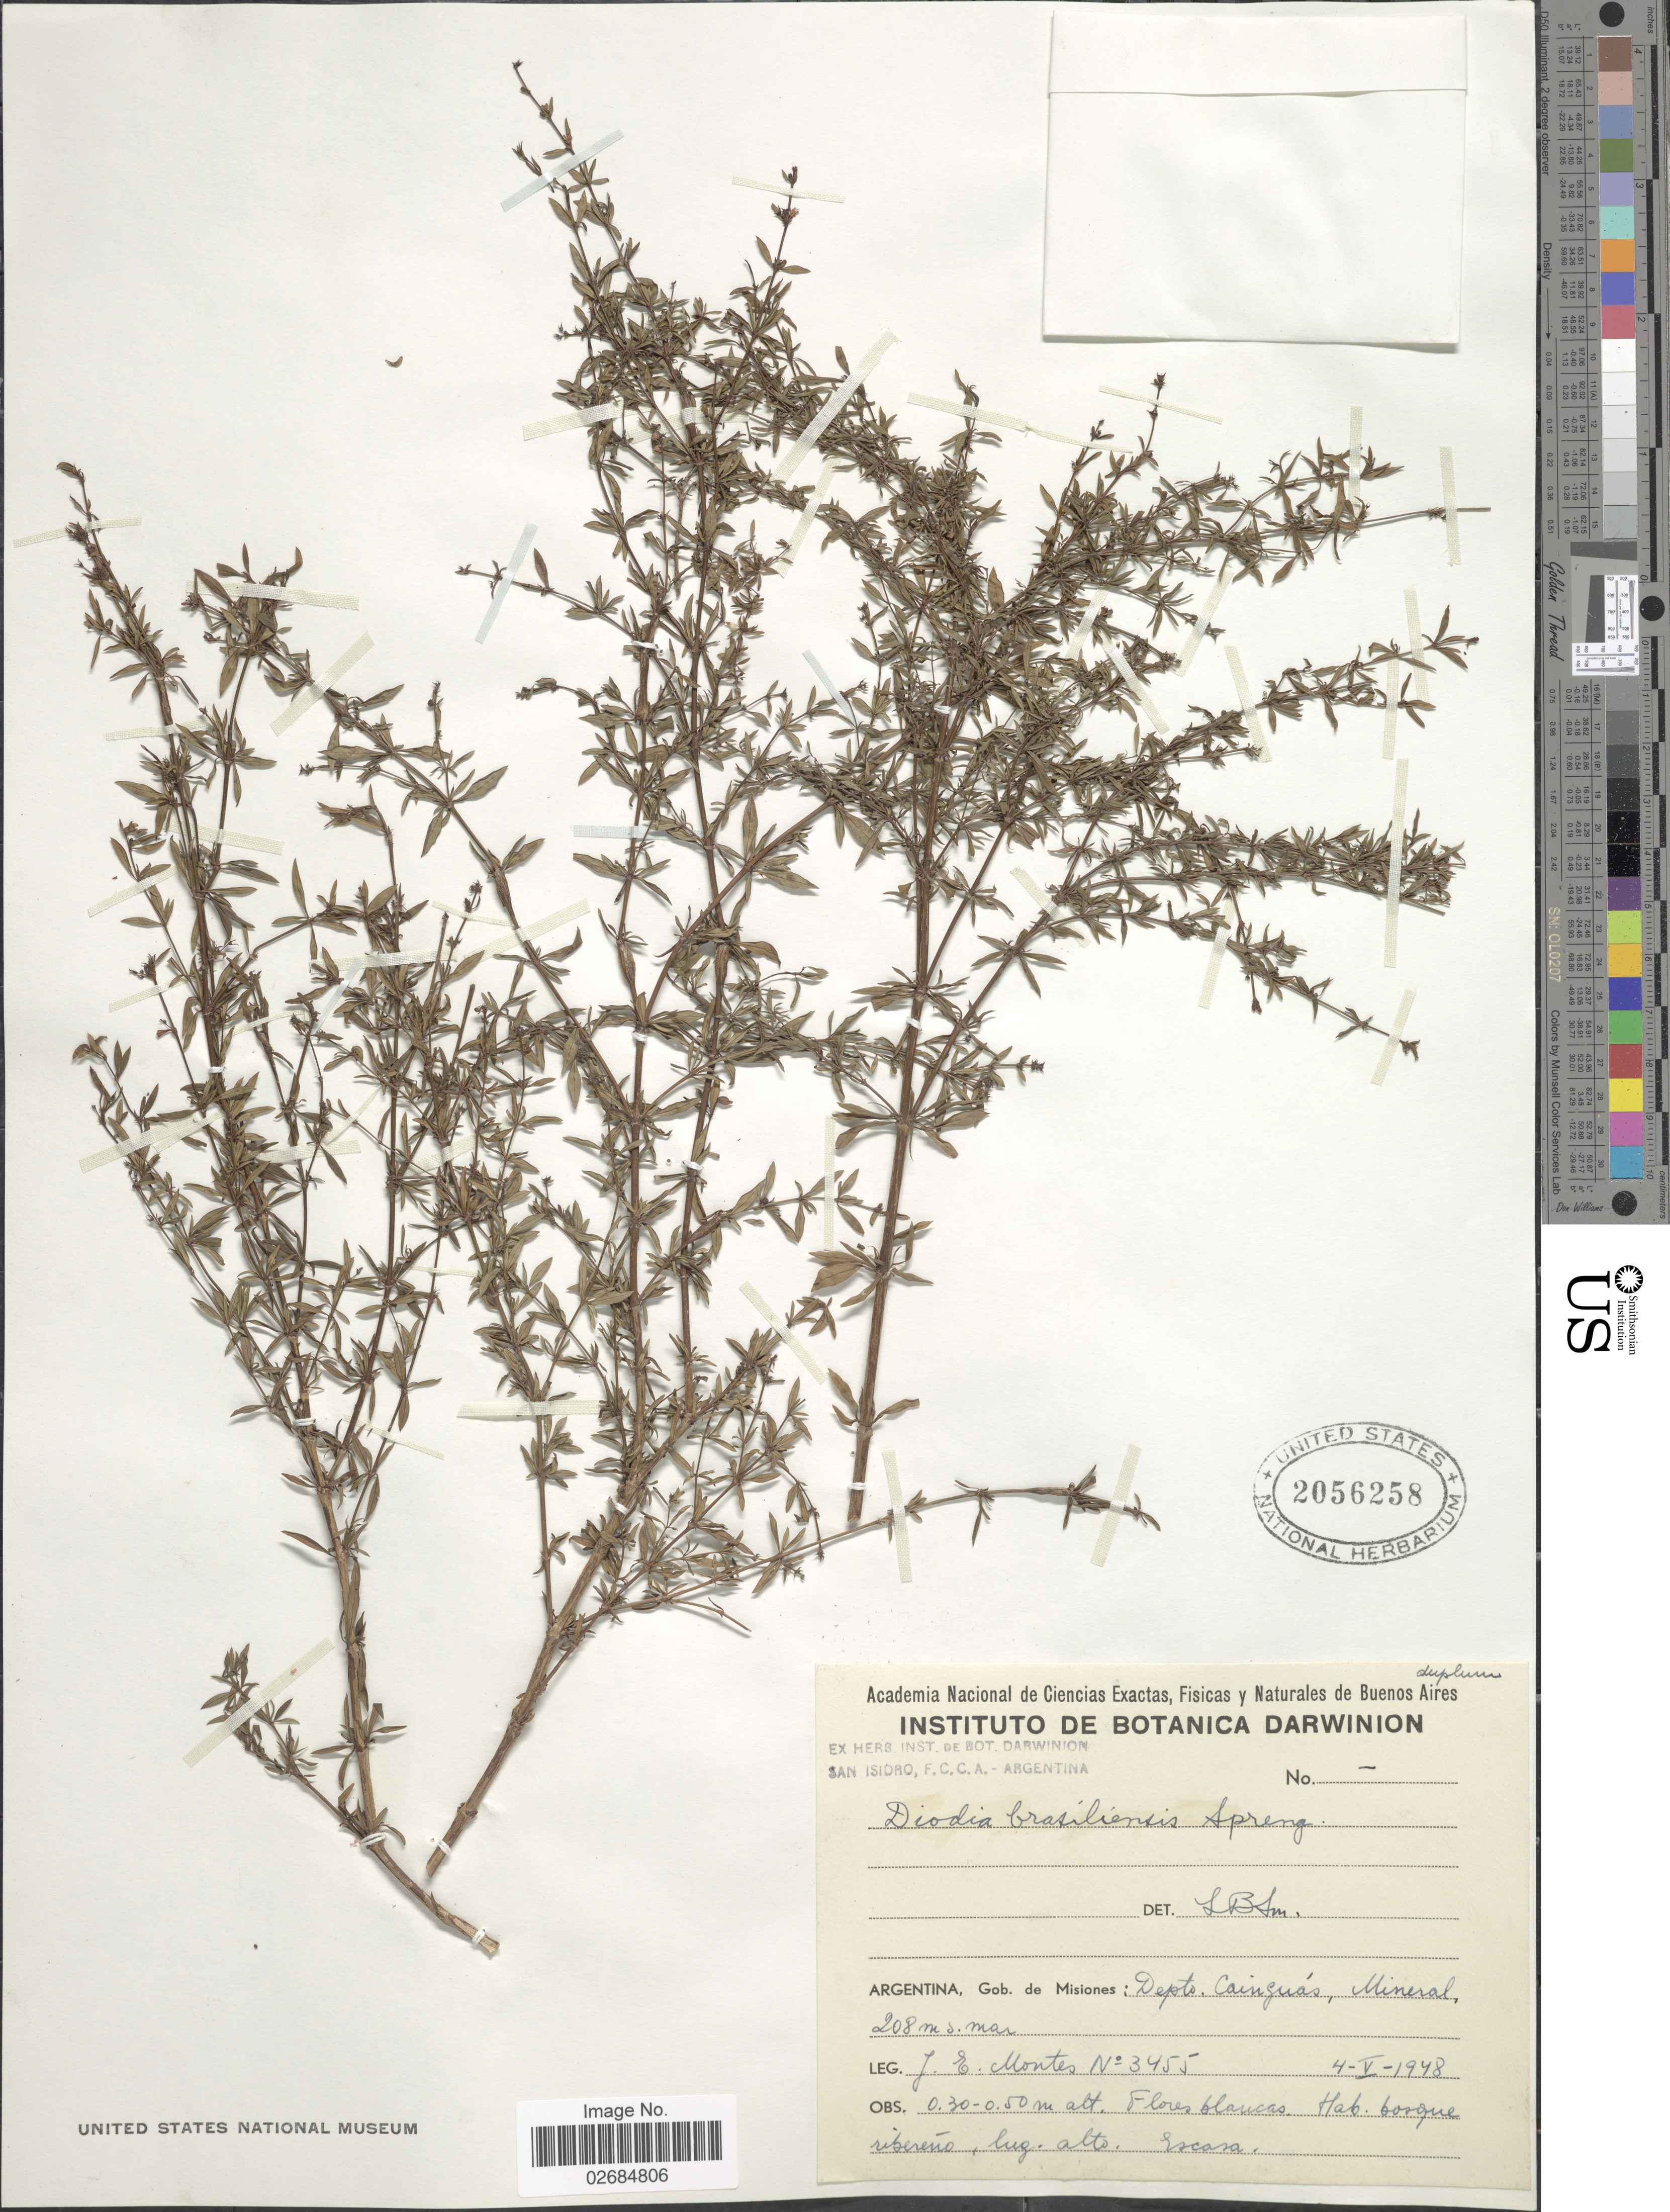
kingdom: Plantae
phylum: Tracheophyta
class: Magnoliopsida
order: Gentianales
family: Rubiaceae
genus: Diodia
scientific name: Diodia brasiliensis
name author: Spreng.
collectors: J. E. Montes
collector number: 3455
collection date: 1948-05-04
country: Argentina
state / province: Misiones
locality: Gob, de Misiones: Depto. Cainguas, Mineral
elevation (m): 208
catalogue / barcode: US 2056258